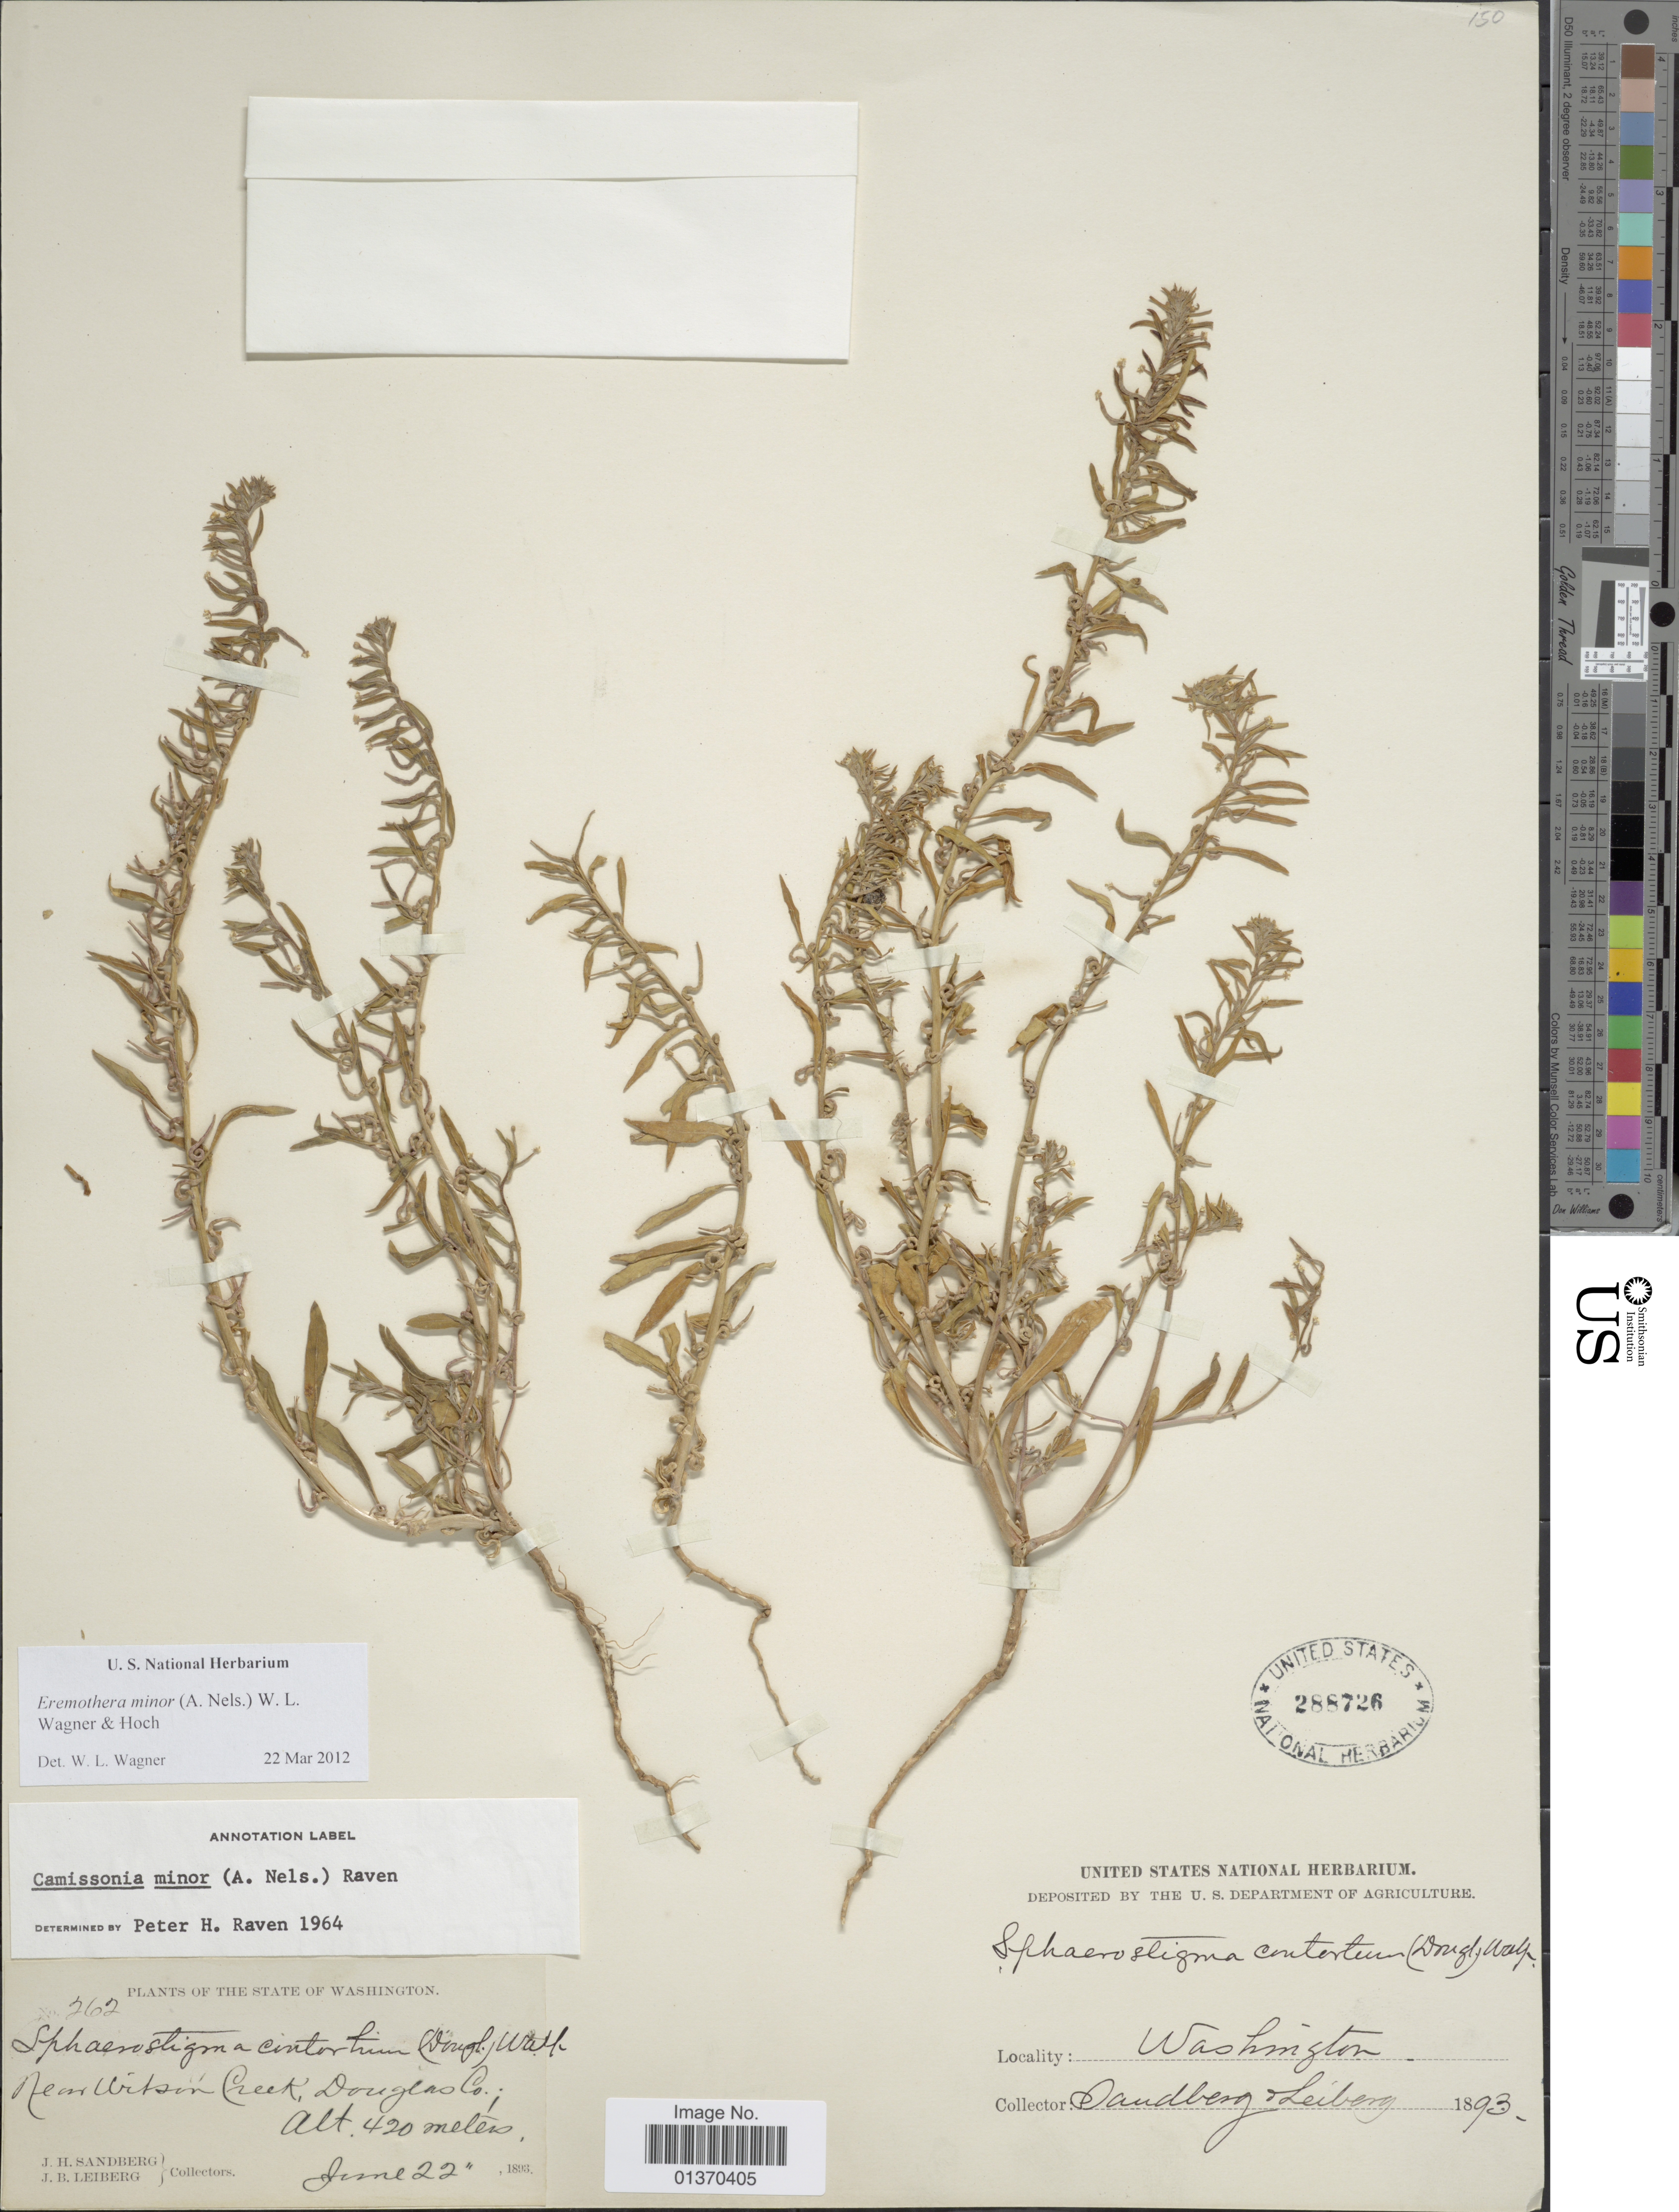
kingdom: Plantae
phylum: Tracheophyta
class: Magnoliopsida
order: Myrtales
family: Onagraceae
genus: Eremothera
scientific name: Eremothera minor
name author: (A. Nelson) W.L. Wagner & Hoch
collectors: J. H. Sandberg & J. B. Leiberg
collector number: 262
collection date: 1893-06-22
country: United States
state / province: Washington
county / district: Grant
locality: Near Wilson Creek, Douglas Co.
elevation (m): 420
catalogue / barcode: US 288726